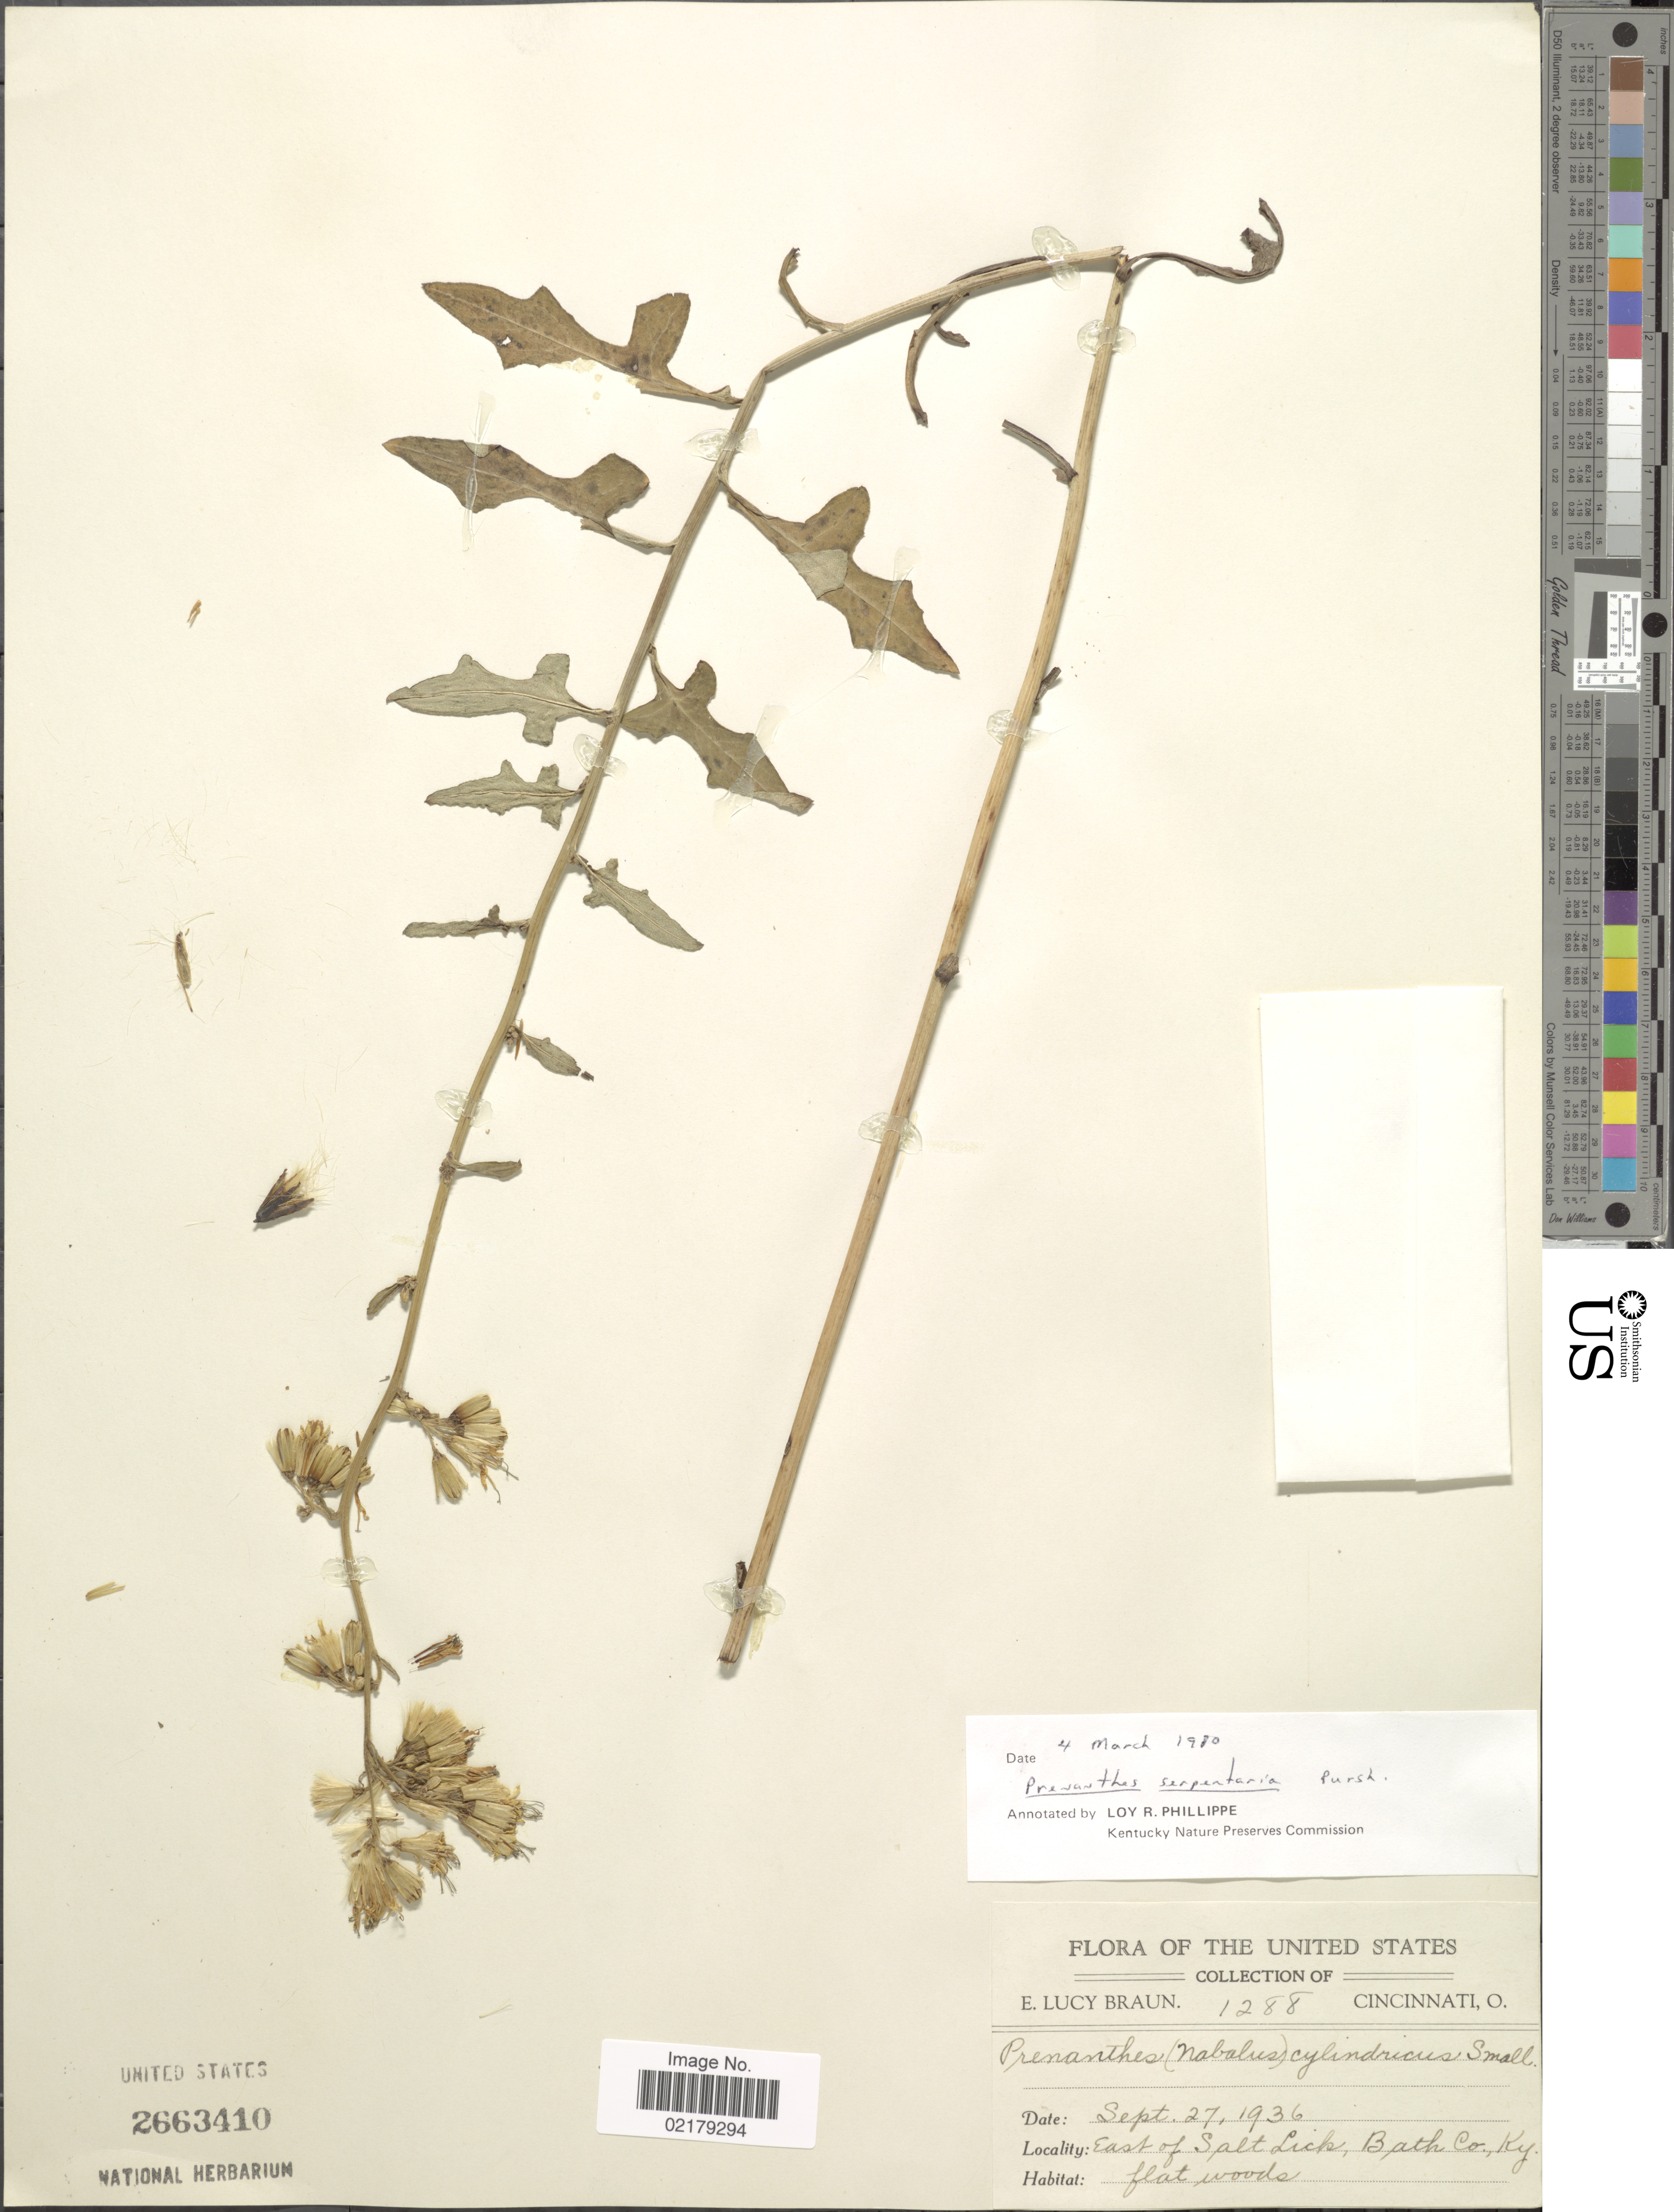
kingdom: Plantae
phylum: Tracheophyta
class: Magnoliopsida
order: Asterales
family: Asteraceae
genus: Nabalus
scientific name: Nabalus serpentarius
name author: (Pursh) Hook.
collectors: E. L. Braun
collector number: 1288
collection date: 1936-09-27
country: United States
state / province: Kentucky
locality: East of Salt Lick, Bath Co.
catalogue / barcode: US 2663410